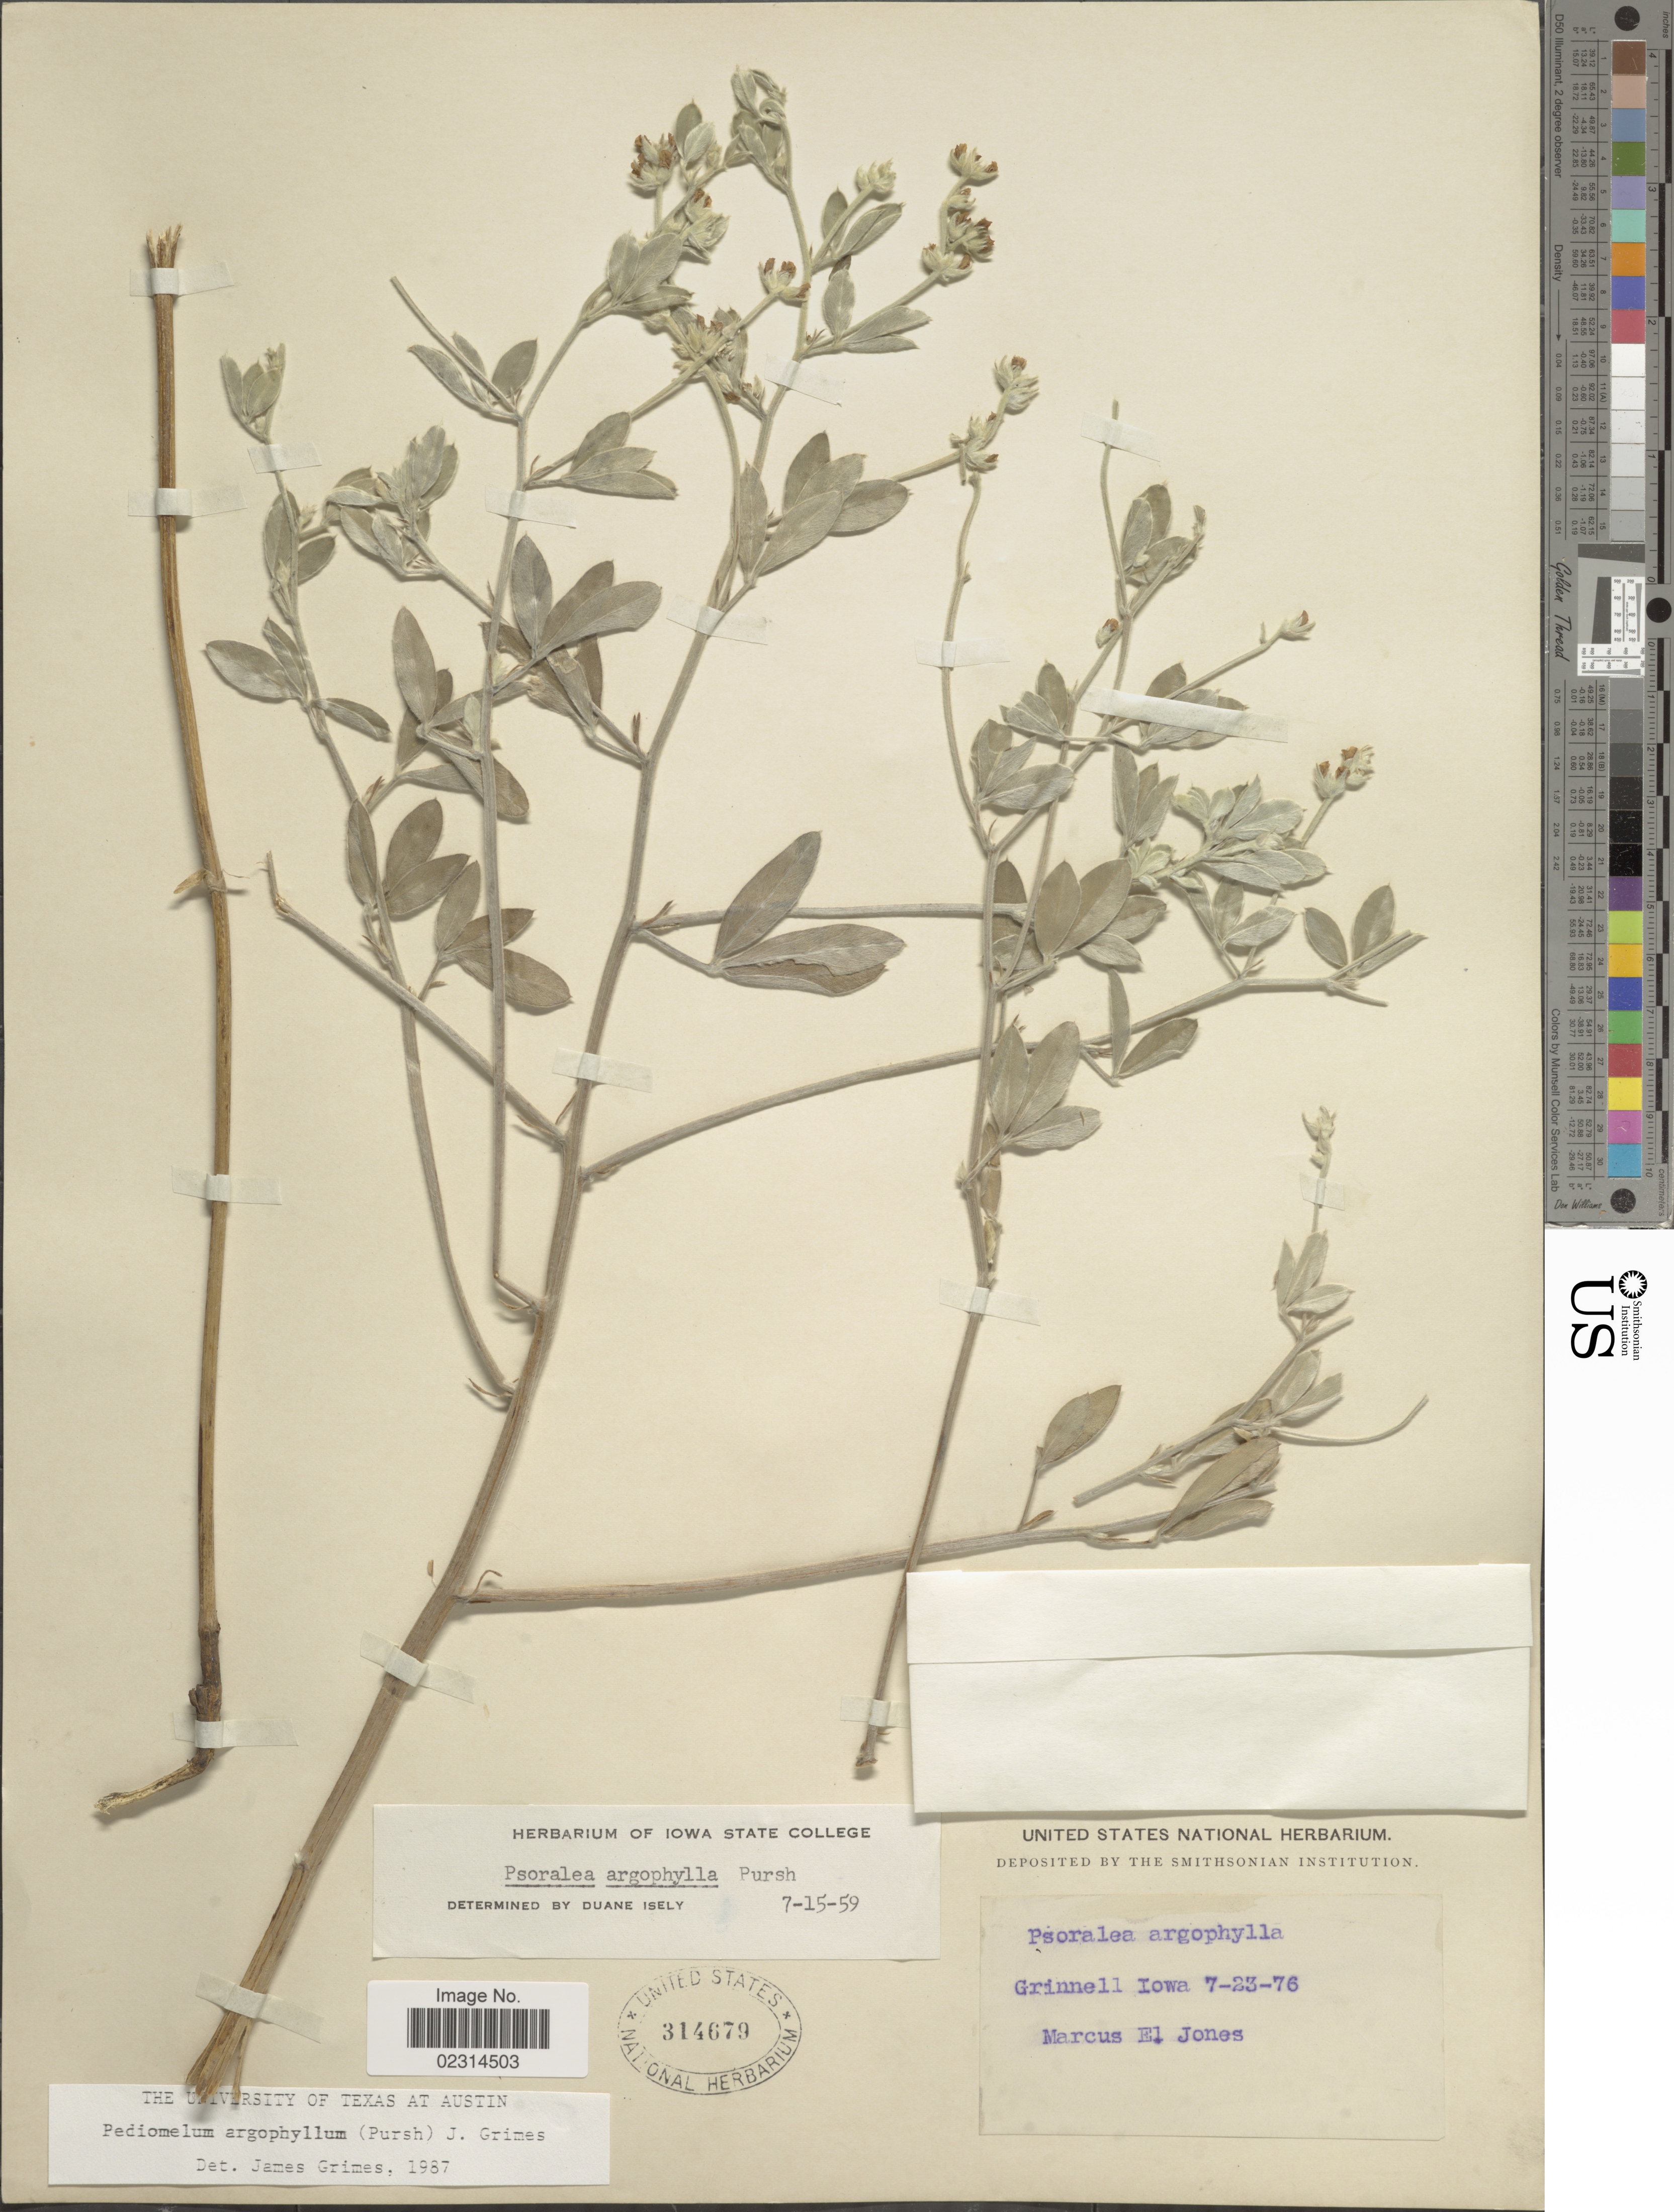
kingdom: Plantae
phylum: Tracheophyta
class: Magnoliopsida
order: Fabales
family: Fabaceae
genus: Pediomelum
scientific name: Pediomelum argophyllum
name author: (Pursh) J.W. Grimes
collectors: M. E. Jones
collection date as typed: Transcribed d/m/y: 23/7/76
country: United States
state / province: Iowa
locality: Grinnell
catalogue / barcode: US 314679